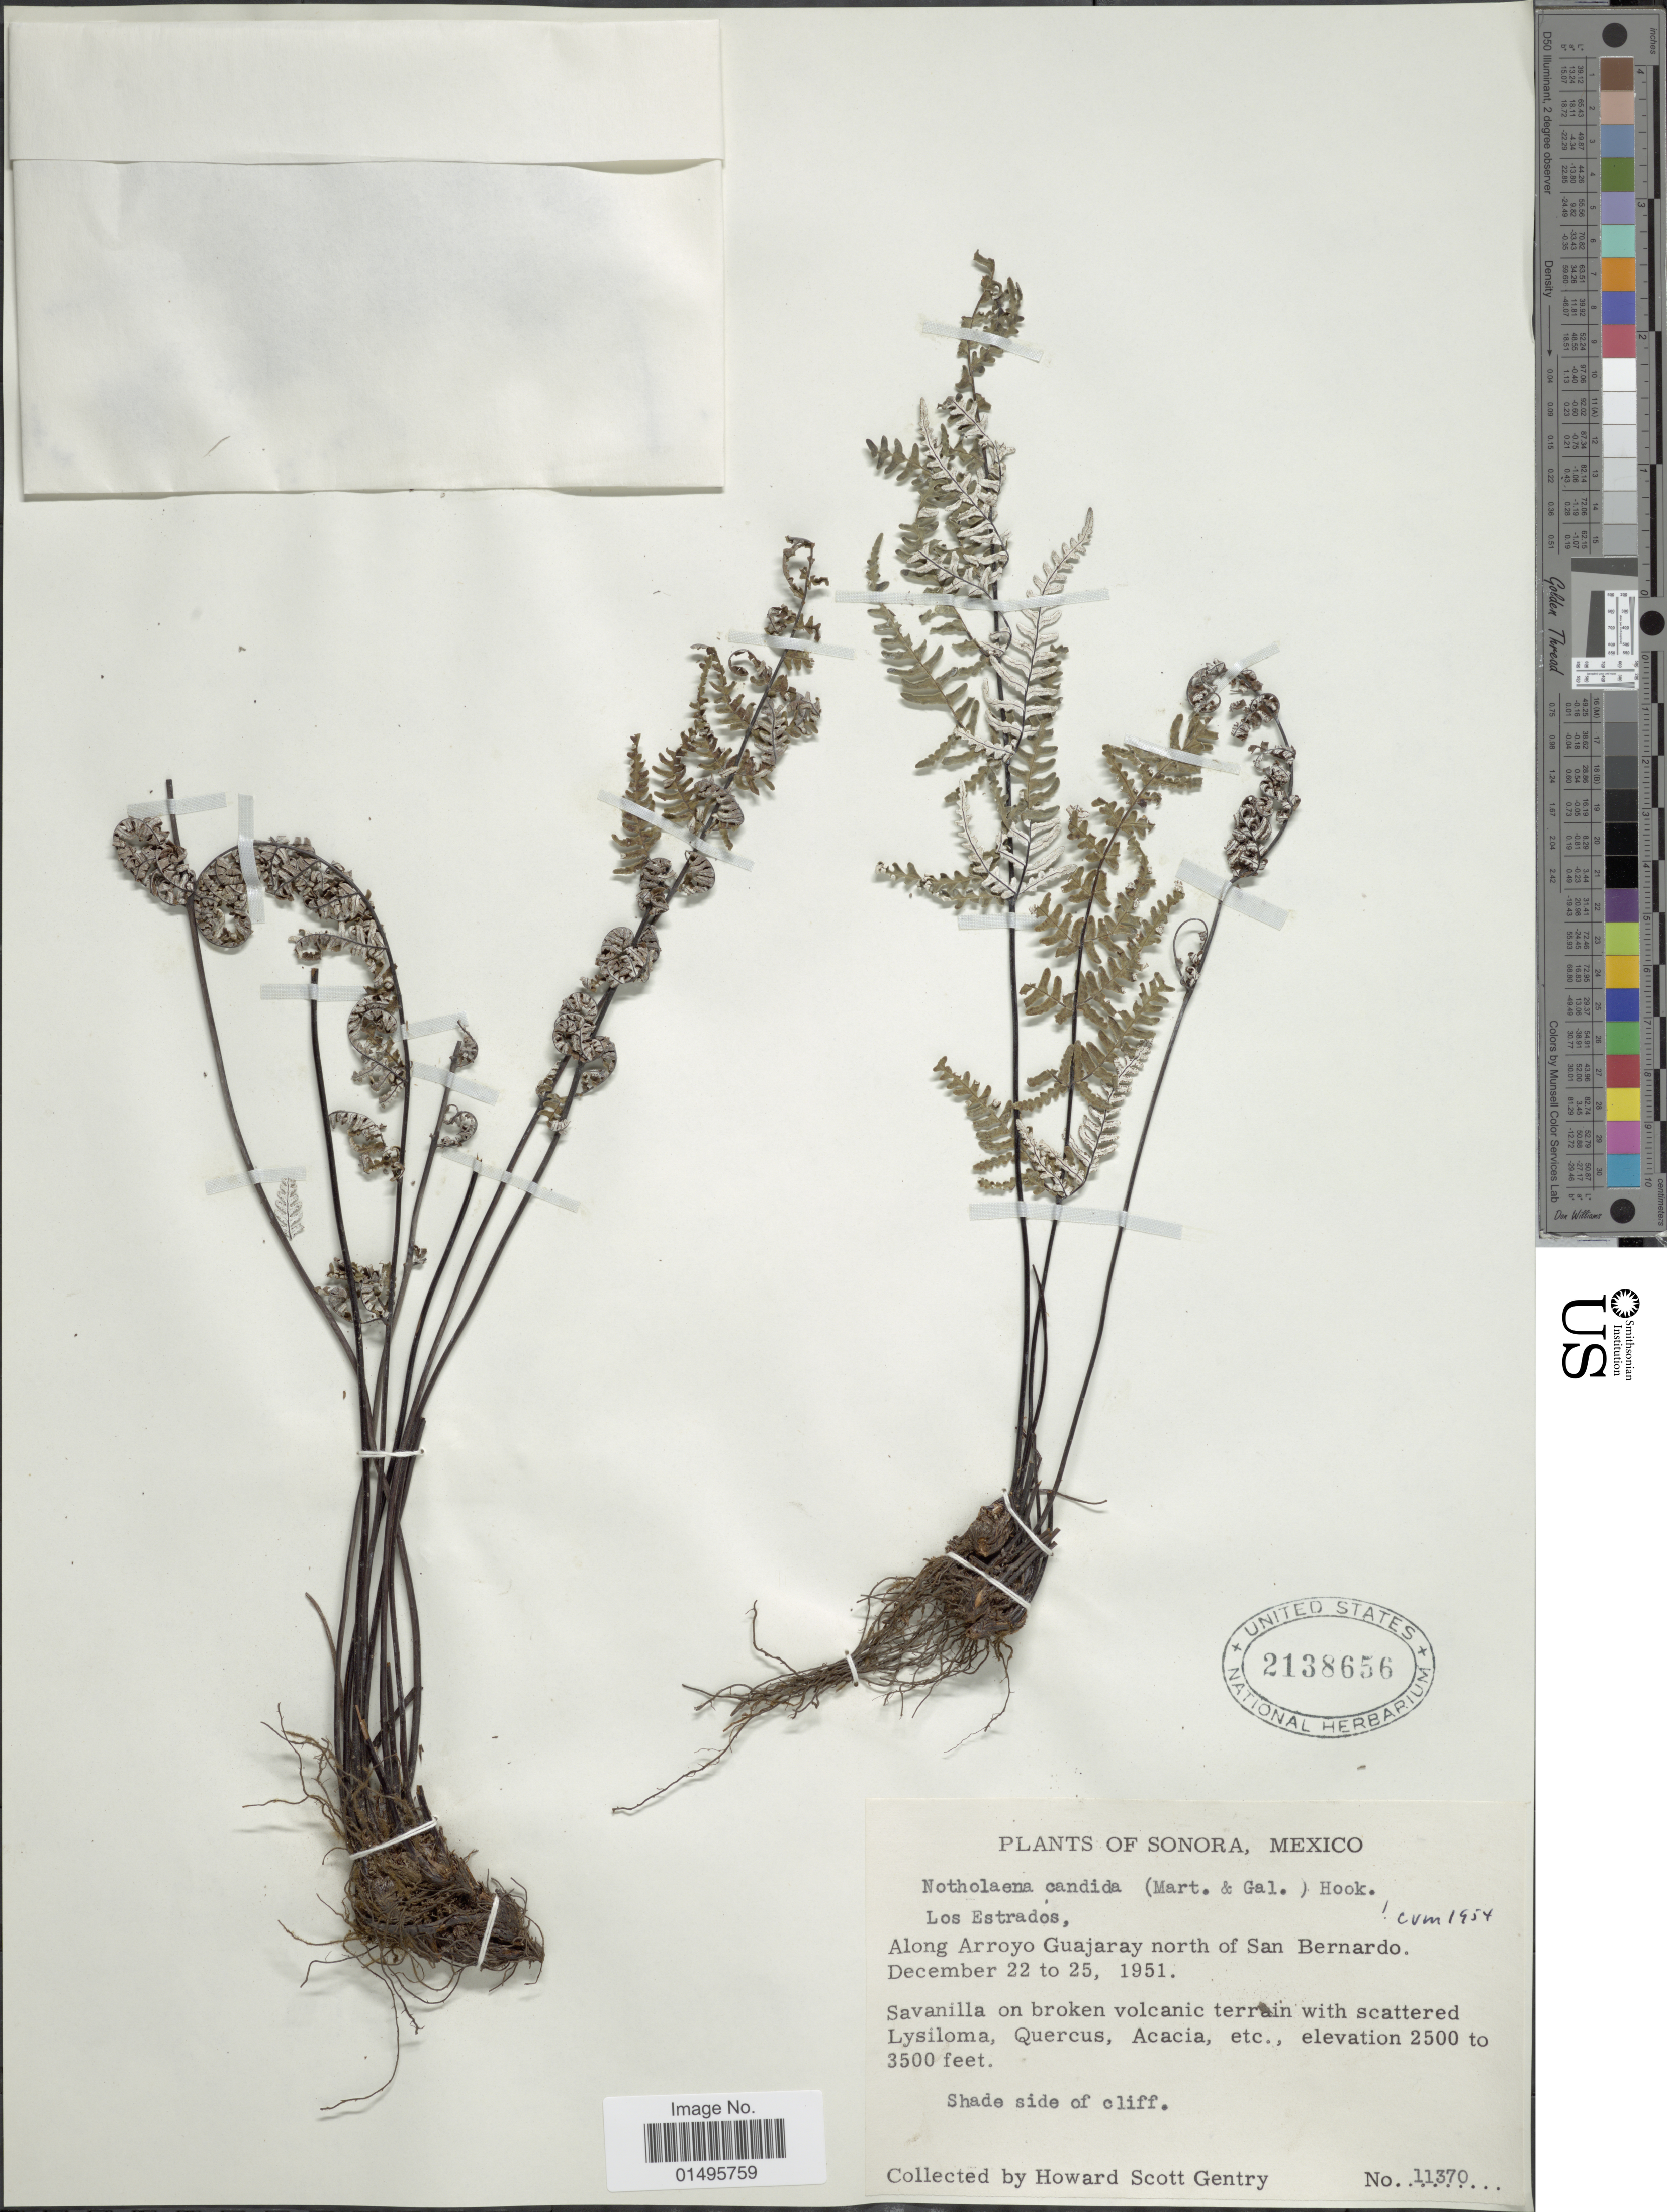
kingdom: Plantae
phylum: Tracheophyta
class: Polypodiopsida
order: Polypodiales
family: Pteridaceae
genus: Notholaena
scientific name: Notholaena candida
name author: (M. Martens) Hook.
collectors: H. S. Gentry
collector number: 11370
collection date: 1951-12-22/1951-12-25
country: Mexico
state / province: Sonora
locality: Los Estrados, along Arroyo Guajaray north of San Bernardo.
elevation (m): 762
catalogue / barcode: US 2138656